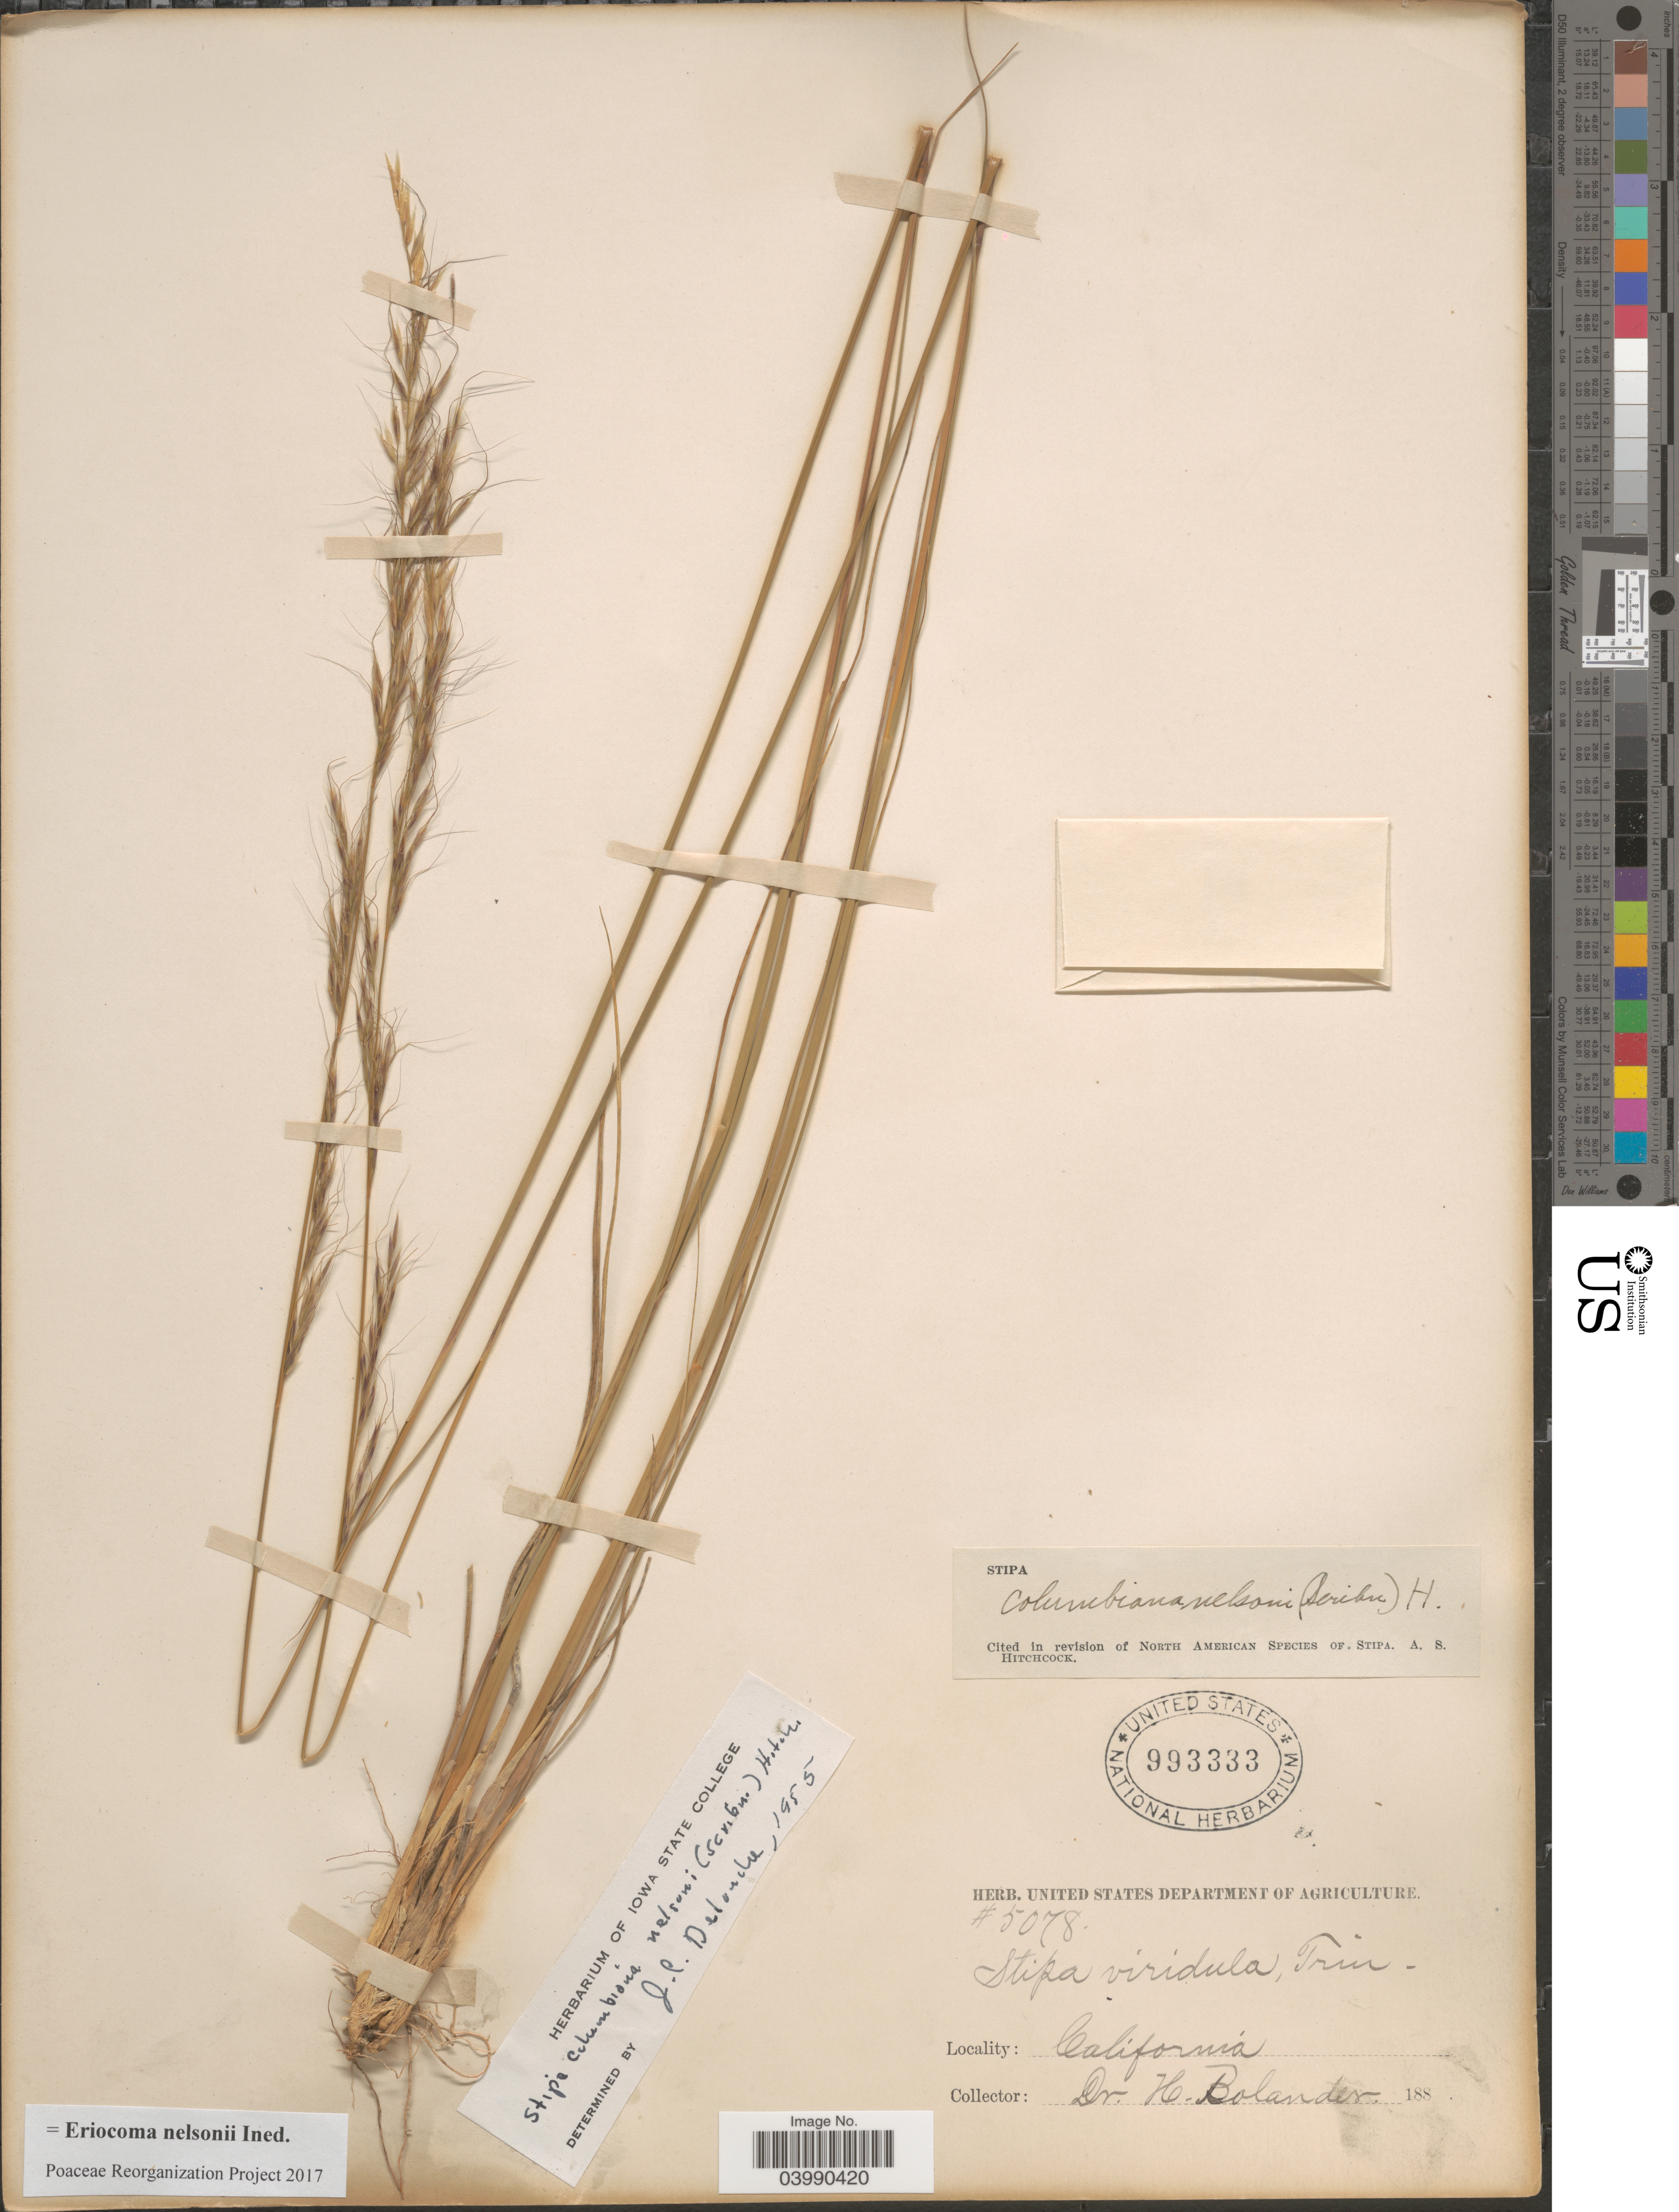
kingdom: Plantae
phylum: Tracheophyta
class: Liliopsida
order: Poales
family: Poaceae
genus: Eriocoma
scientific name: Eriocoma nelsonii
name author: (Scribn.) Romasch.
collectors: H. Bolander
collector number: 5078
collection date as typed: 188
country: United States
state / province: California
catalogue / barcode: US 993333